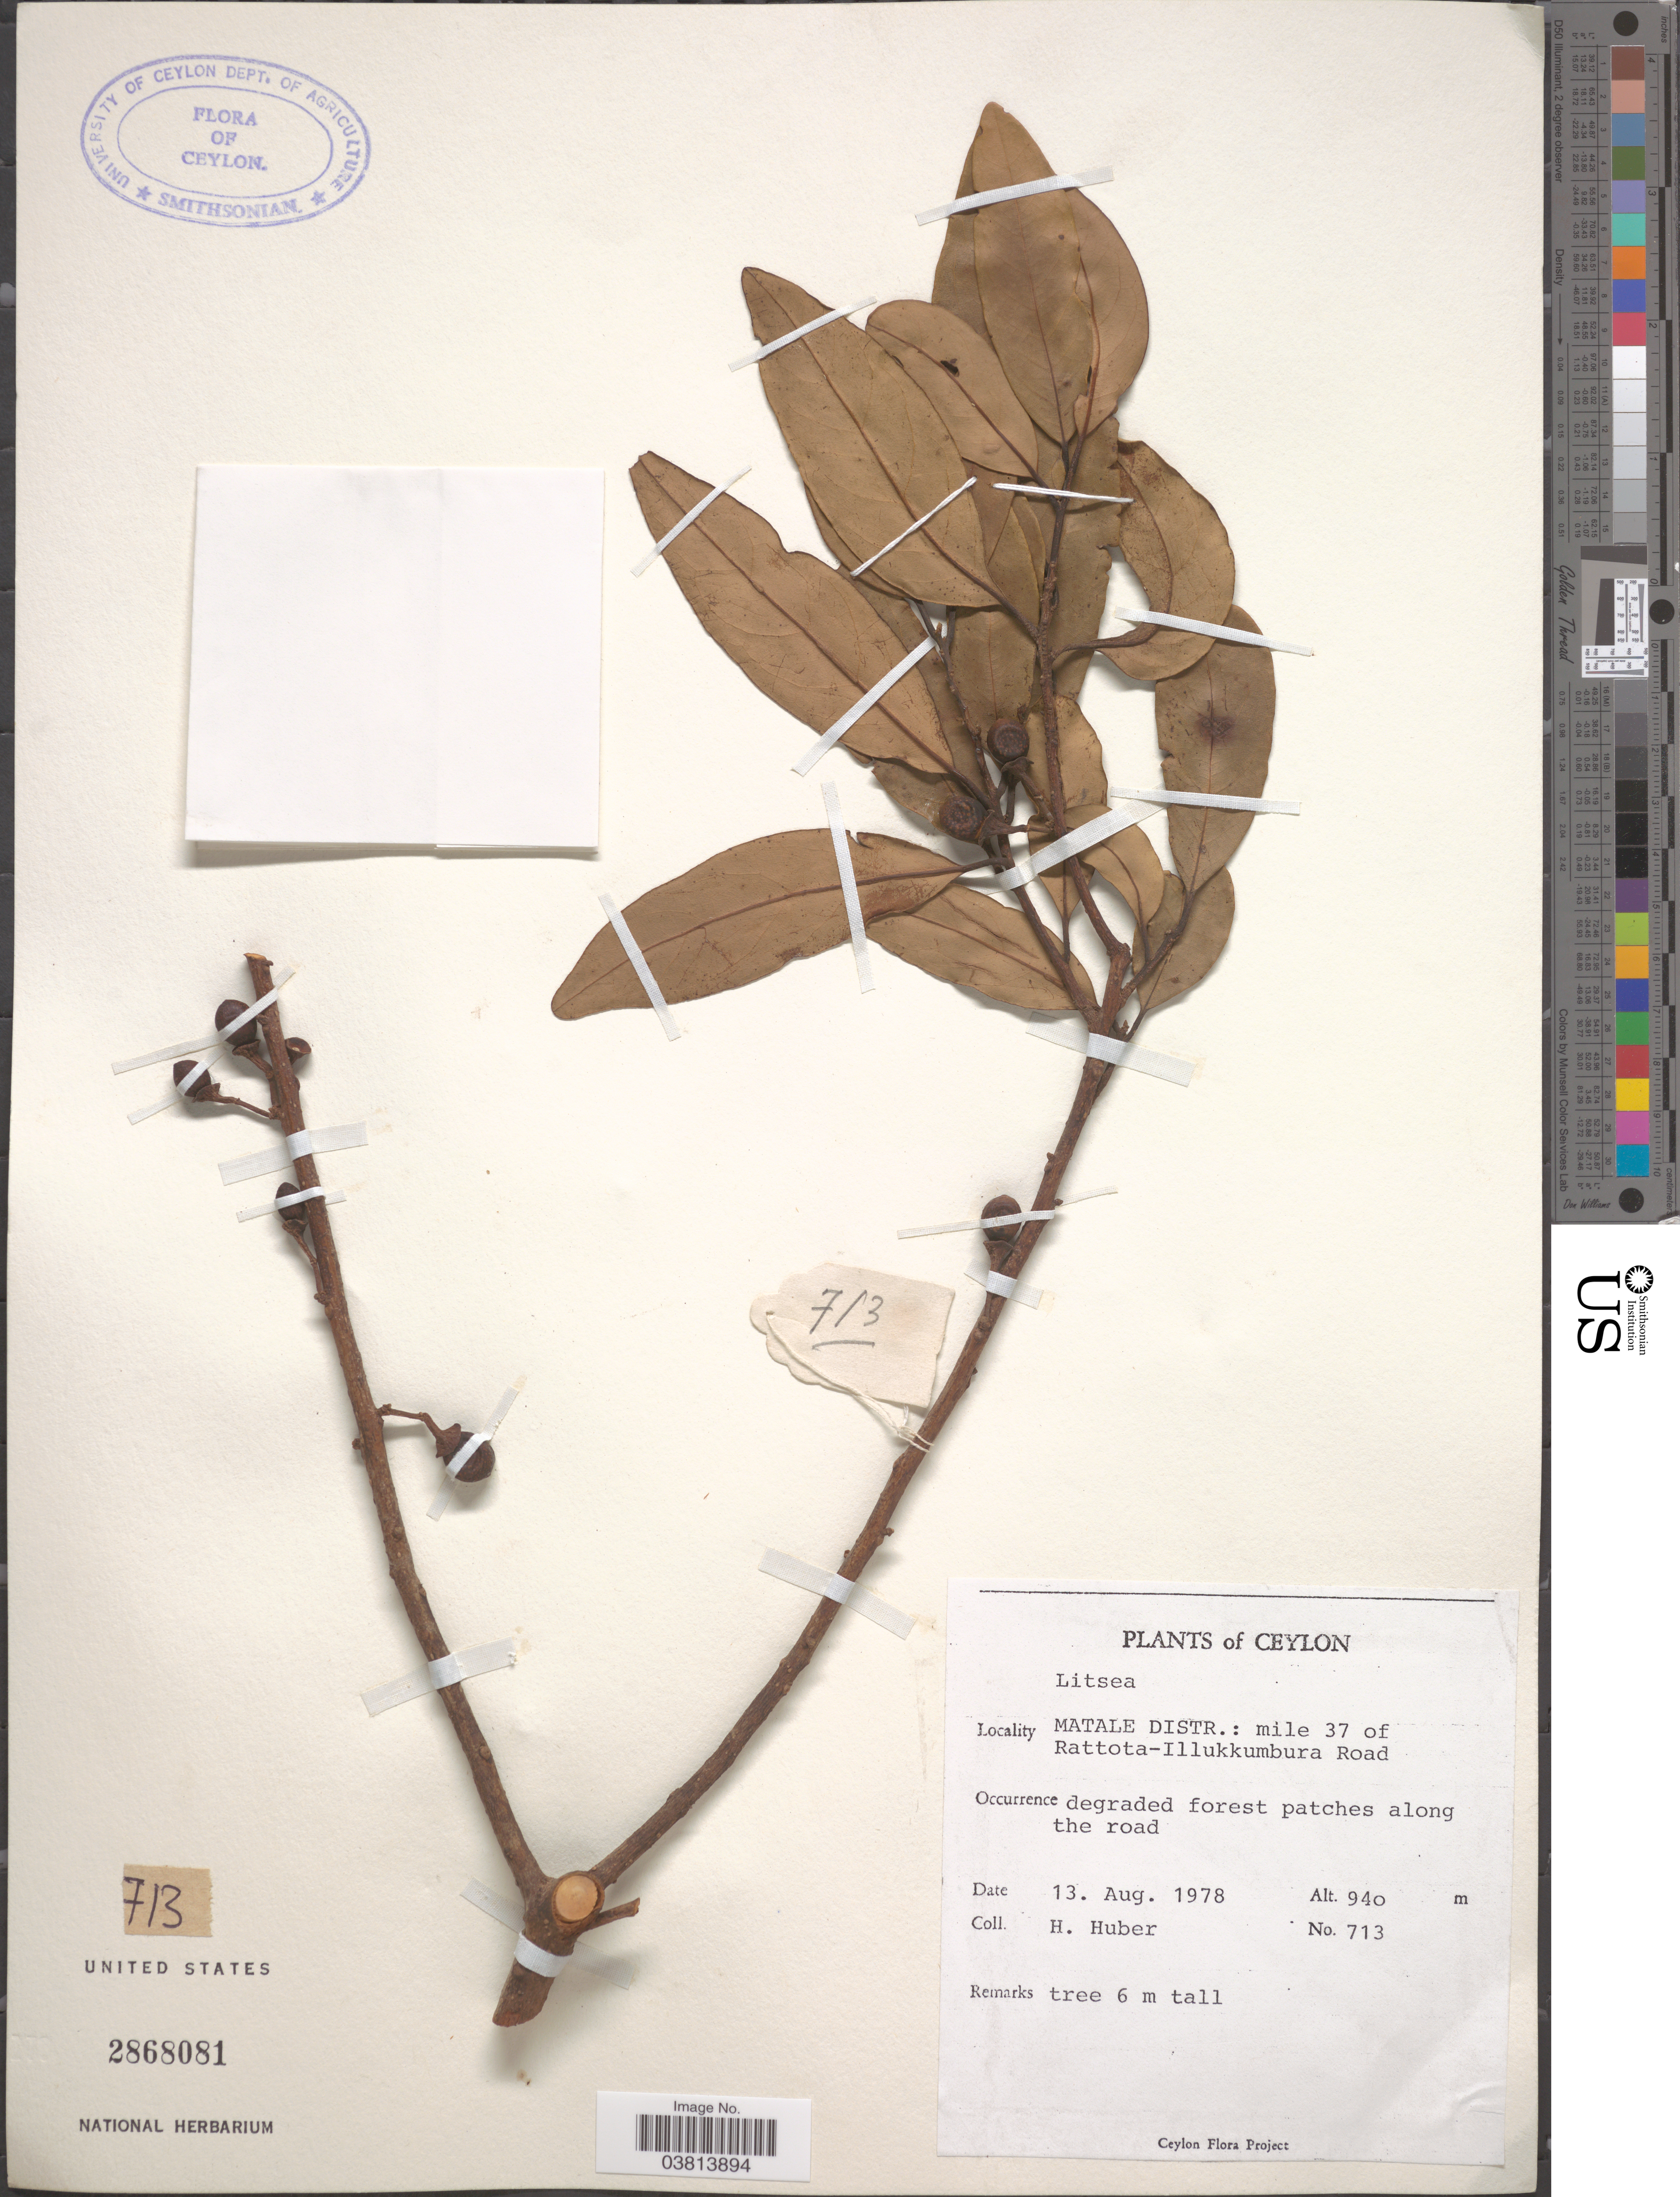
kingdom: Plantae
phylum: Tracheophyta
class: Magnoliopsida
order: Laurales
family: Lauraceae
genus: Litsea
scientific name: Litsea sp.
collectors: H. Huber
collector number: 713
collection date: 1978-08-13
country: Sri Lanka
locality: Ceylon. Matale Distr.: mile 37 of Rattota-Illukkumbura Road.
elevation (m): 940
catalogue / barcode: US 2868081